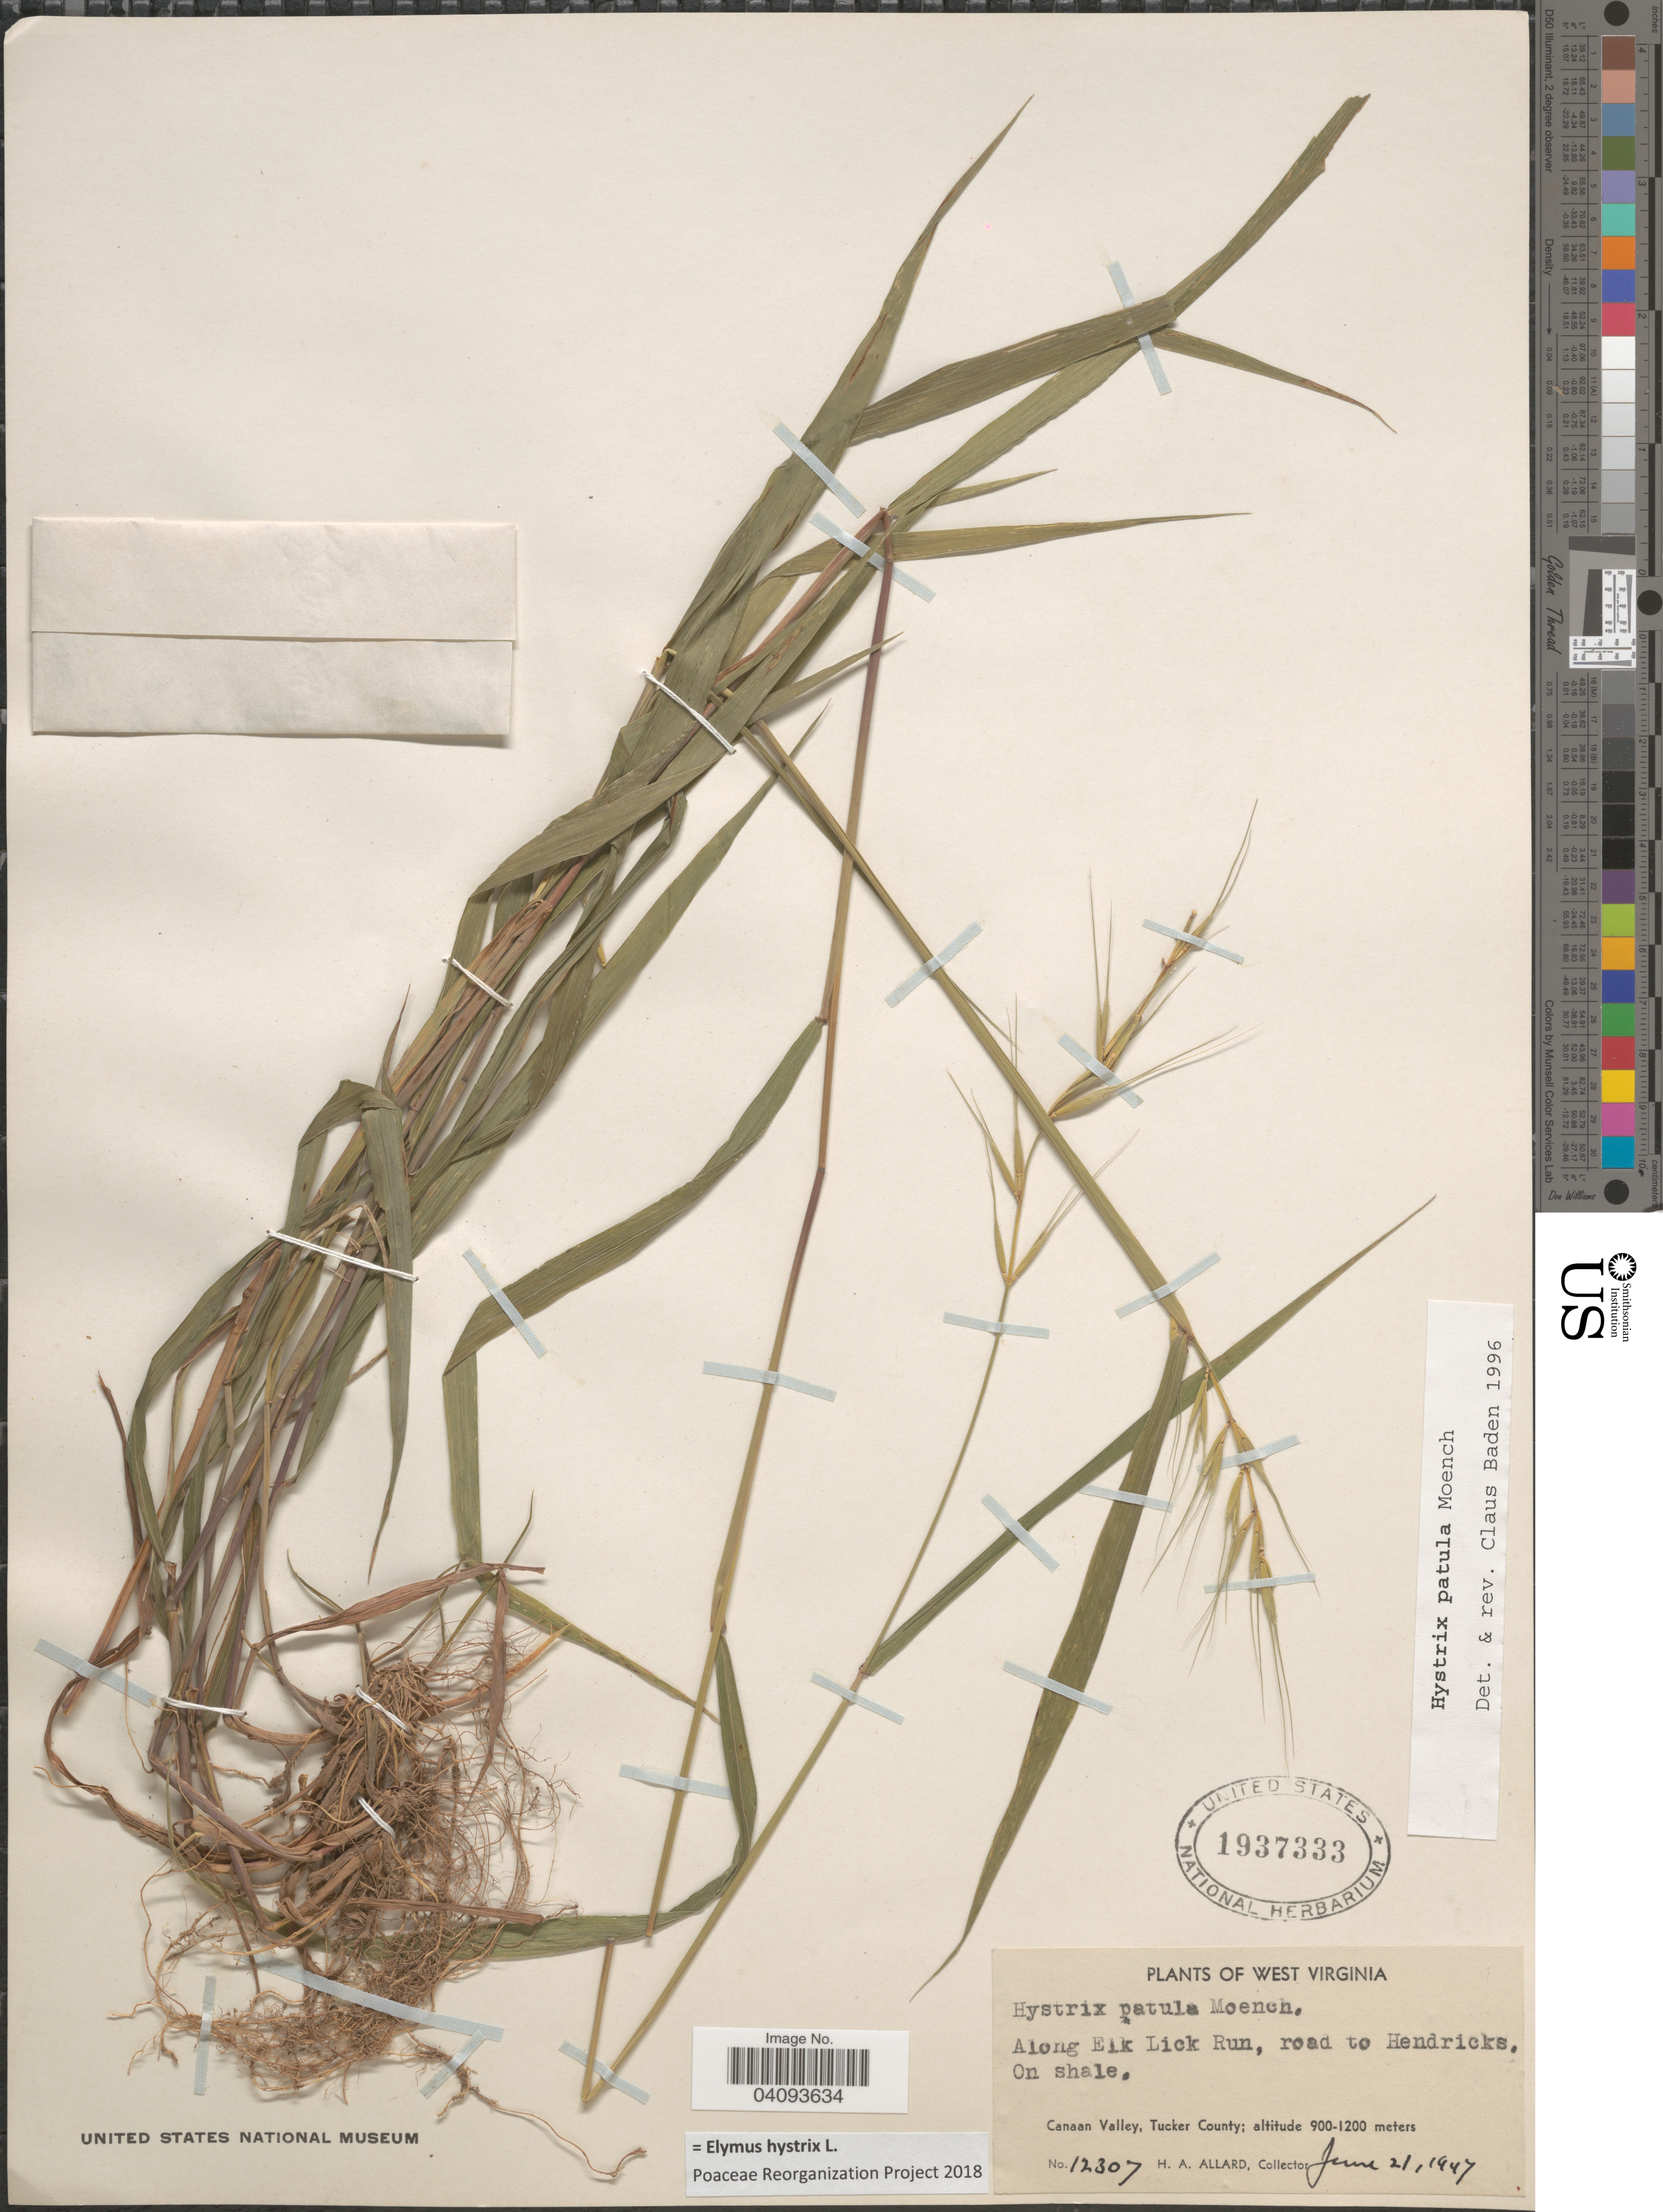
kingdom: Plantae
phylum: Tracheophyta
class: Liliopsida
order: Poales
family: Poaceae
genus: Elymus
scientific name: Elymus hystrix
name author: L.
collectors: H. A. Allard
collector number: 12307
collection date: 1947-06-21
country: United States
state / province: West Virginia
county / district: Tucker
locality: Along Elk Lick Run, road to Hendricks. Canaan Calley, Tucker County.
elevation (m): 900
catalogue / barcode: US 1937333